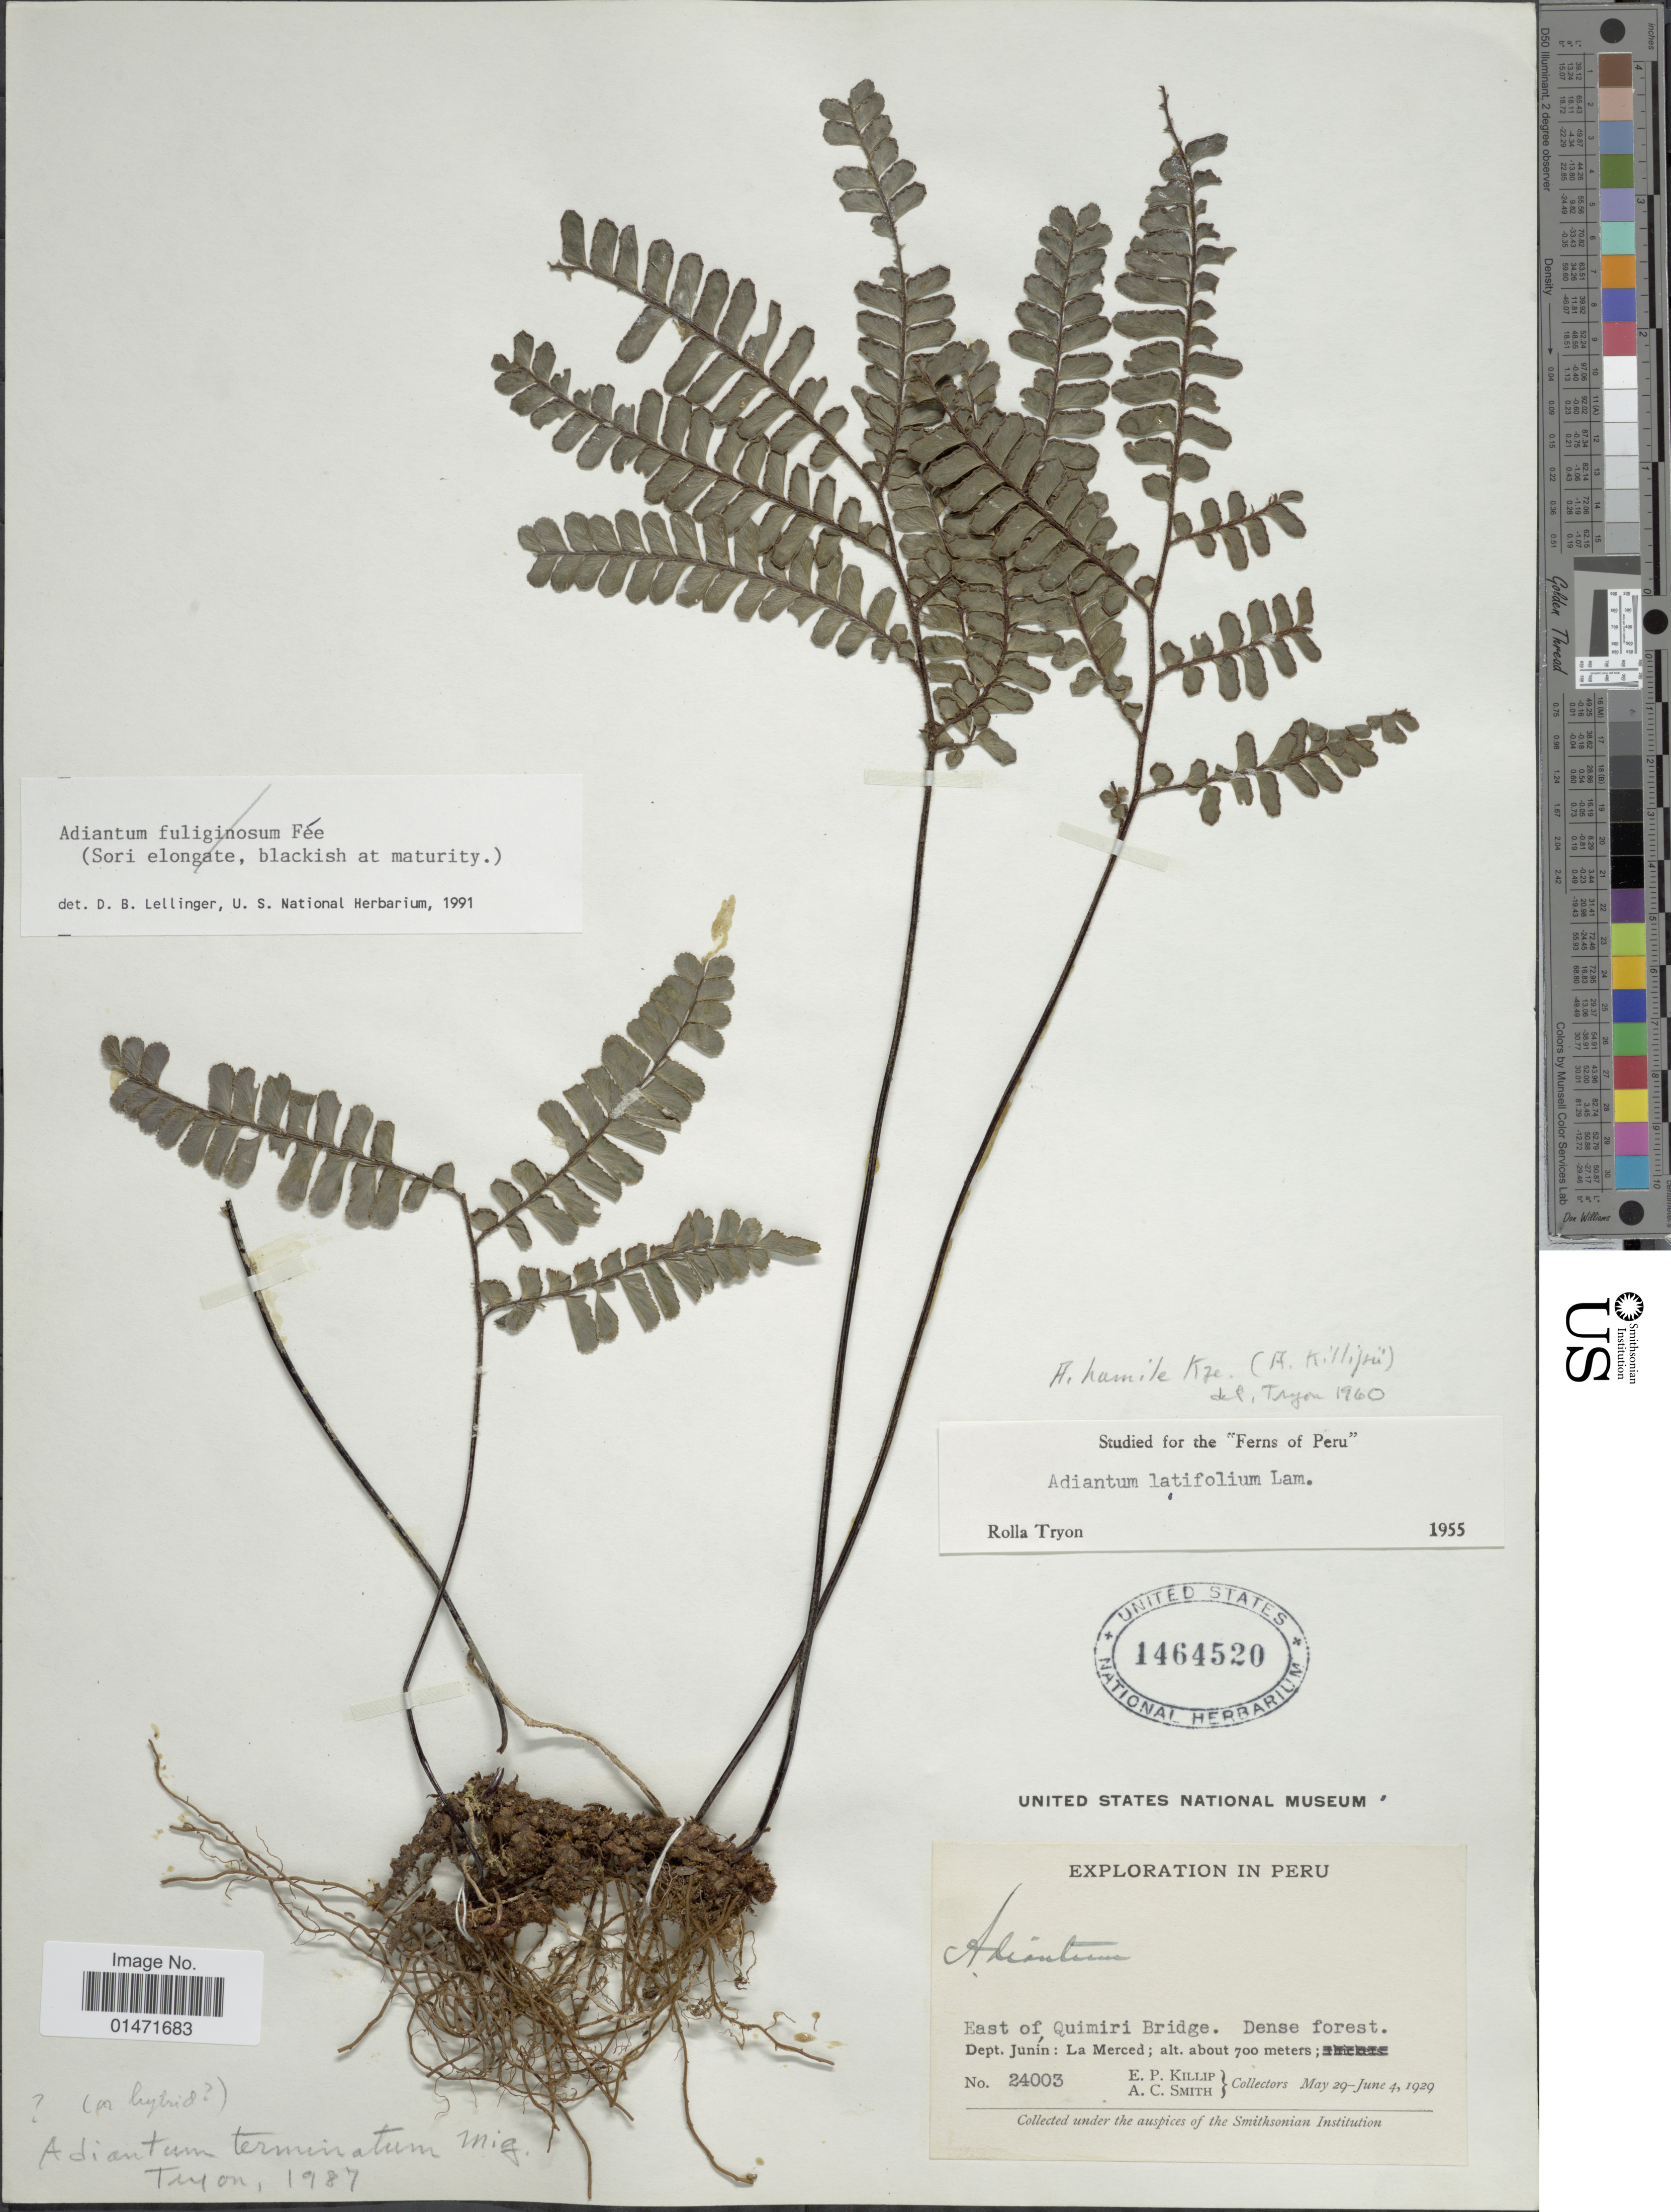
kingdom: Plantae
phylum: Tracheophyta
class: Polypodiopsida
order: Polypodiales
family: Pteridaceae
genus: Adiantum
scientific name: Adiantum terminatum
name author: Kunze ex Miq.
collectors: E. P. Killip & A. C. Smith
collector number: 24003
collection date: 1929-05-29/1929-06-04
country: Peru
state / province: Junín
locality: East of Quimiri Bridge. La Merced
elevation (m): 700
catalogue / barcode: US 1464520